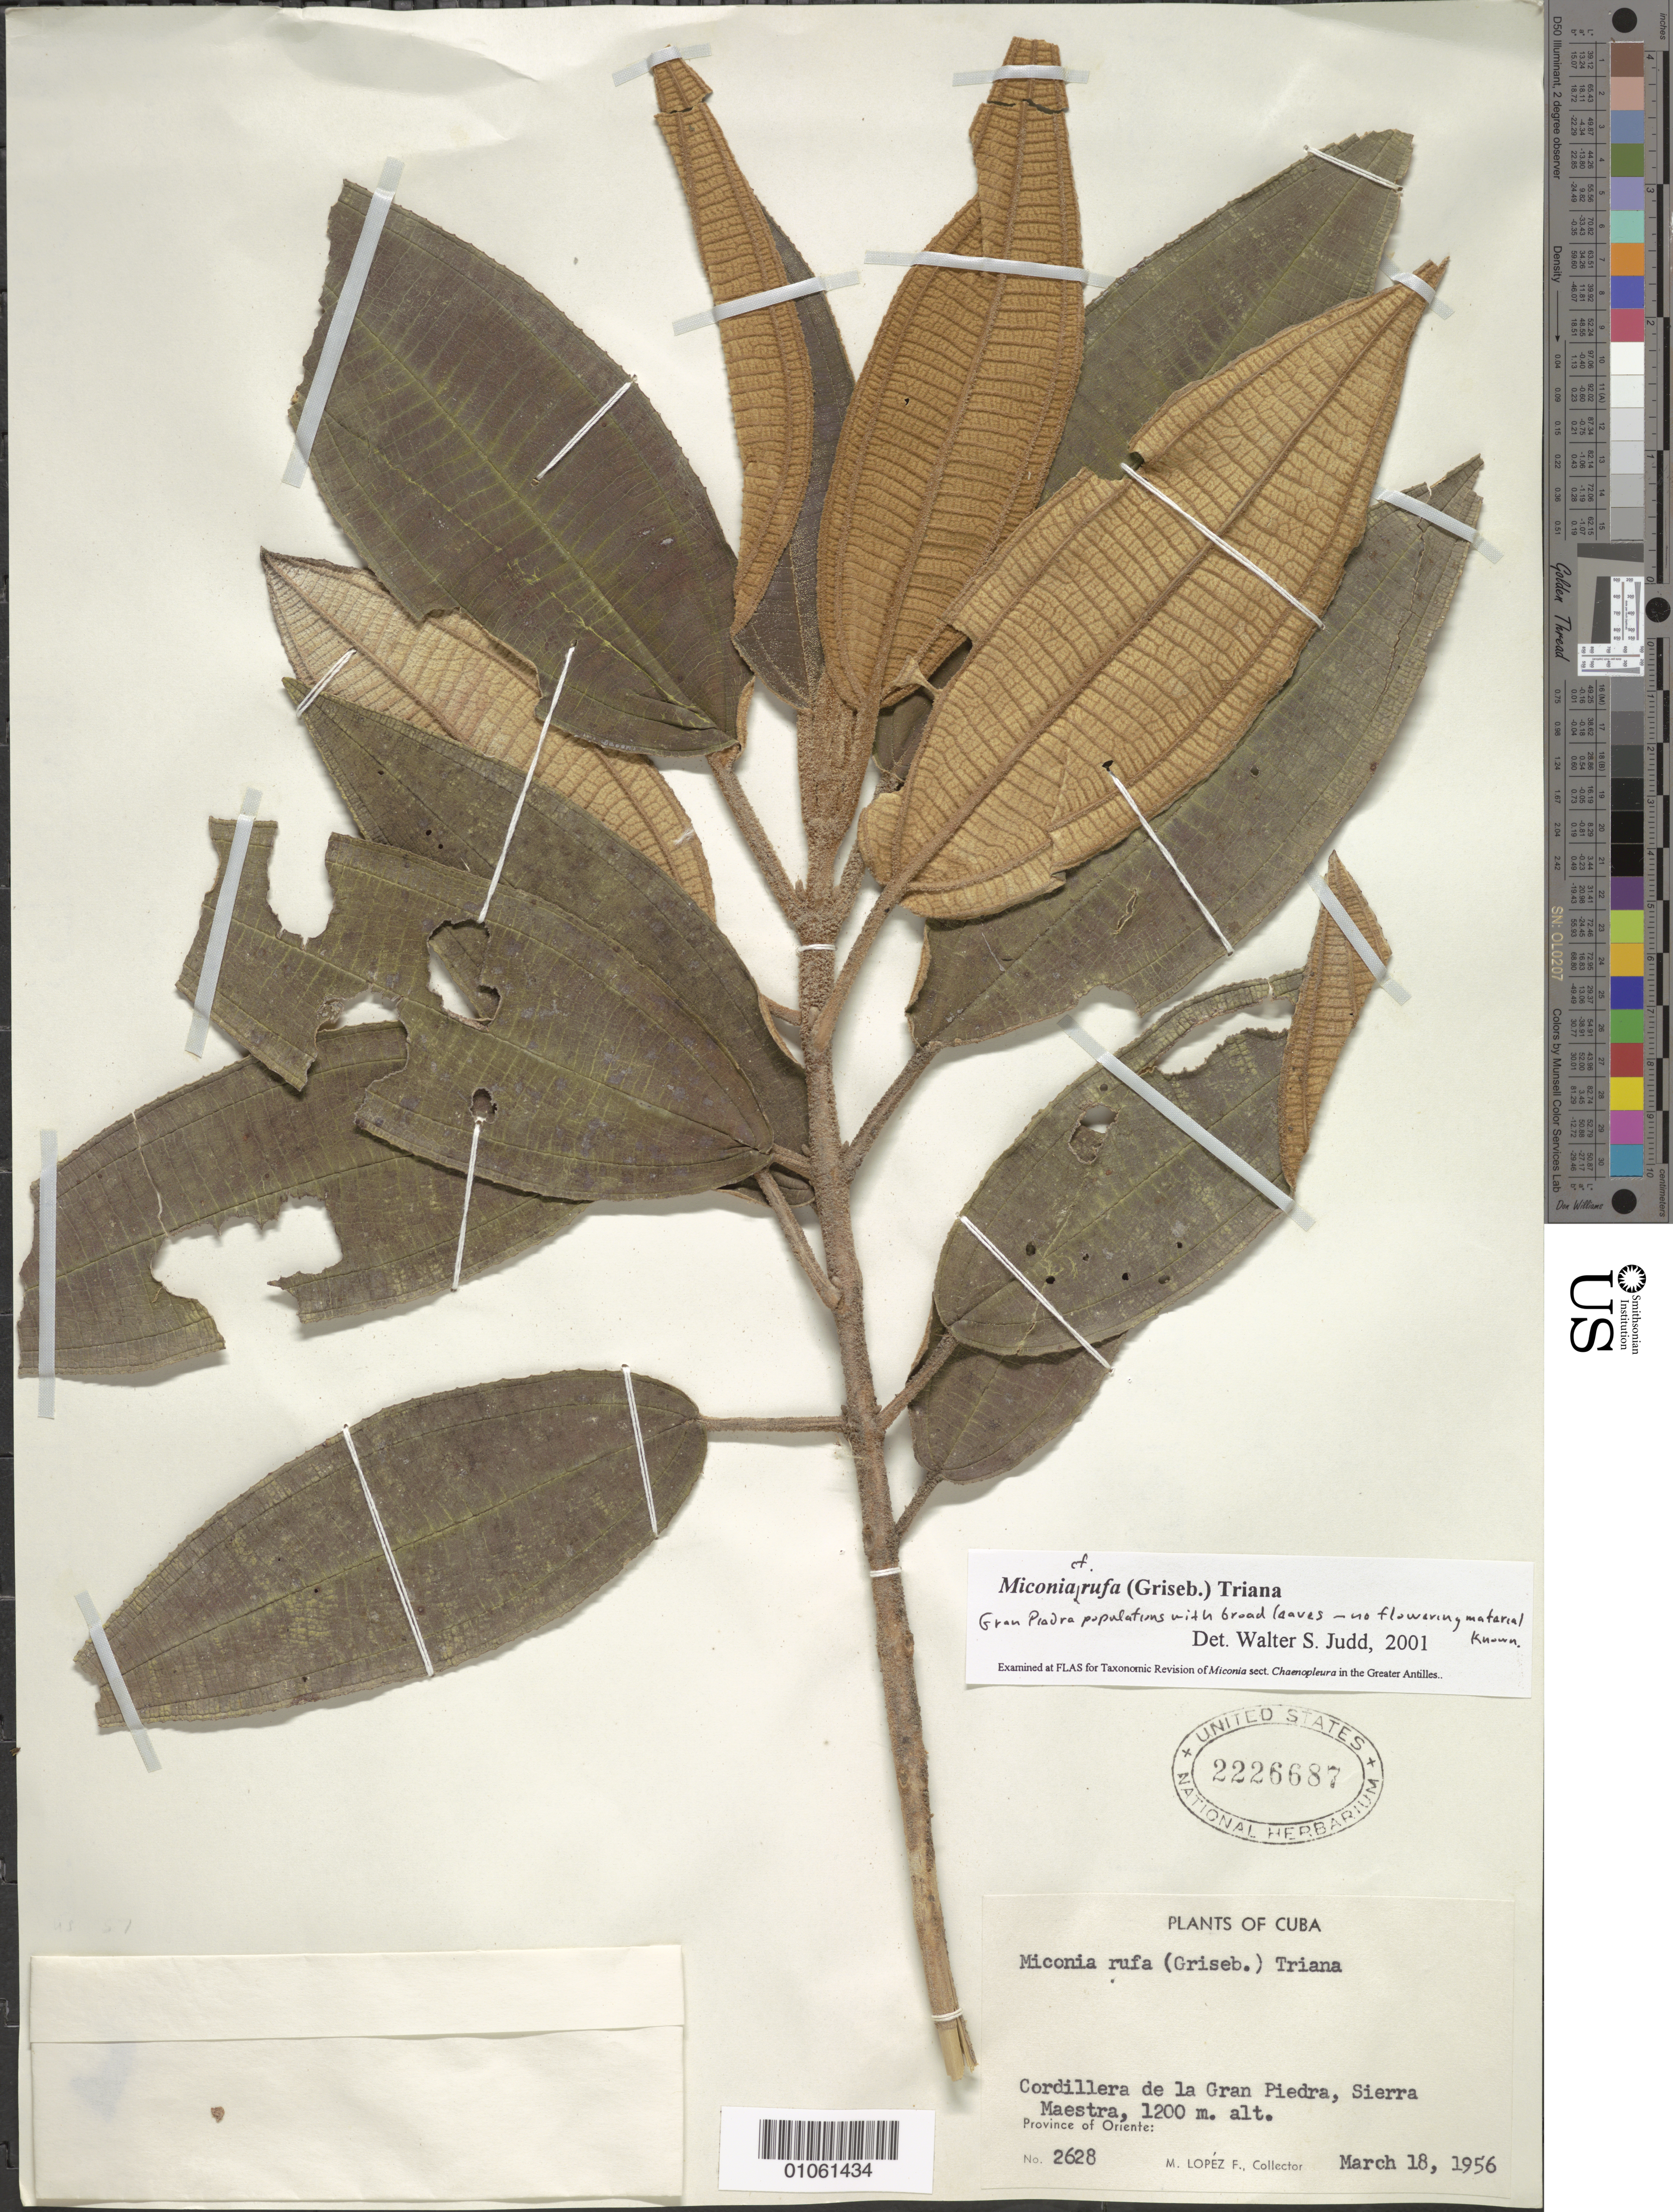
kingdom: Plantae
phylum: Tracheophyta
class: Magnoliopsida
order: Myrtales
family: Melastomataceae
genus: Miconia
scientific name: Miconia rufa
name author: (Griseb.) Triana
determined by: Judd, Walter S.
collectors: M. López Figueiras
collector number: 2628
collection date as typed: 18 Mar 1956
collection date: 1956-03-18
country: Cuba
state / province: Oriente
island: Cuba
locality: Cordillera de la Gran Piedra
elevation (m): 1200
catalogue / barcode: US 2226687